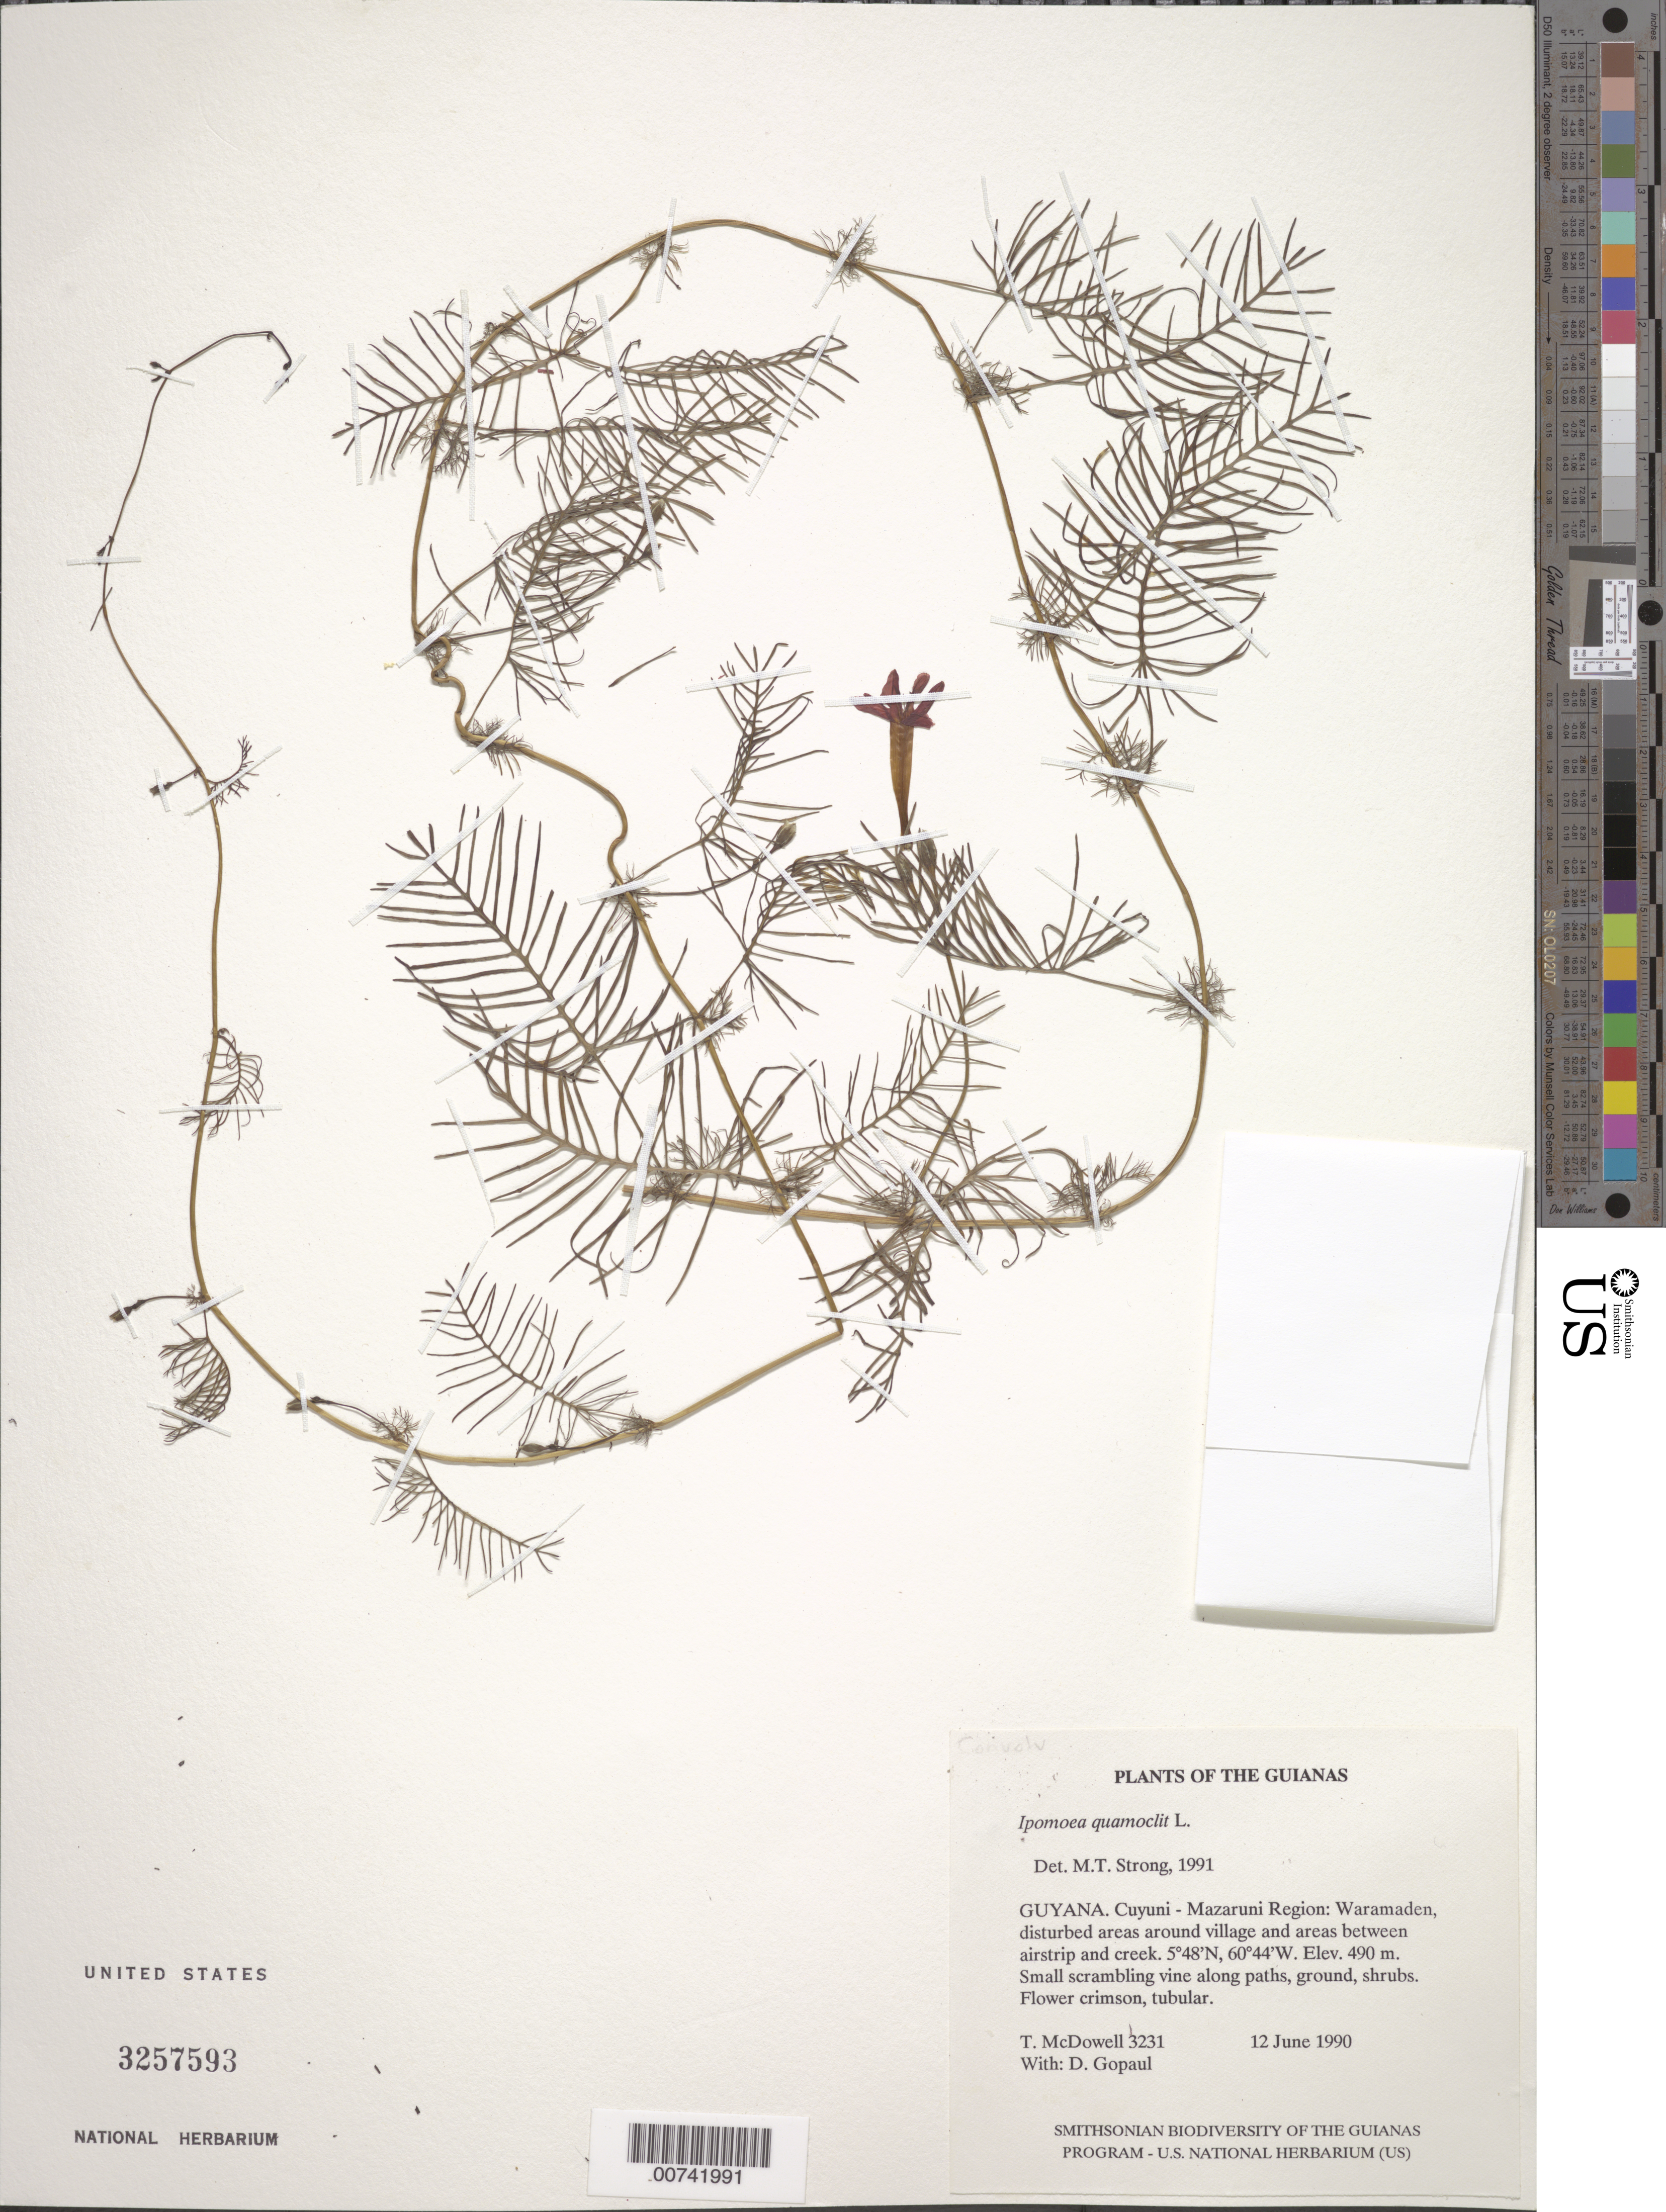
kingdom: Plantae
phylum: Tracheophyta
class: Magnoliopsida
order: Solanales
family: Convolvulaceae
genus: Ipomoea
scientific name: Ipomoea quamoclit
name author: L.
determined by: Strong, M. T., (US), Smithsonian Institution - National Museum of Natural History (UNITED STATES)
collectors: T. McDowell & D. Gopaul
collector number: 3231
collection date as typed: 12 June 1990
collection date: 1990-06-12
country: Guyana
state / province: Cuyuni-Mazaruni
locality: Waramaden, around village and between airstrip and creek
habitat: Disturbed areas around village and disturbed woods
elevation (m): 490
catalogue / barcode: US 3257593